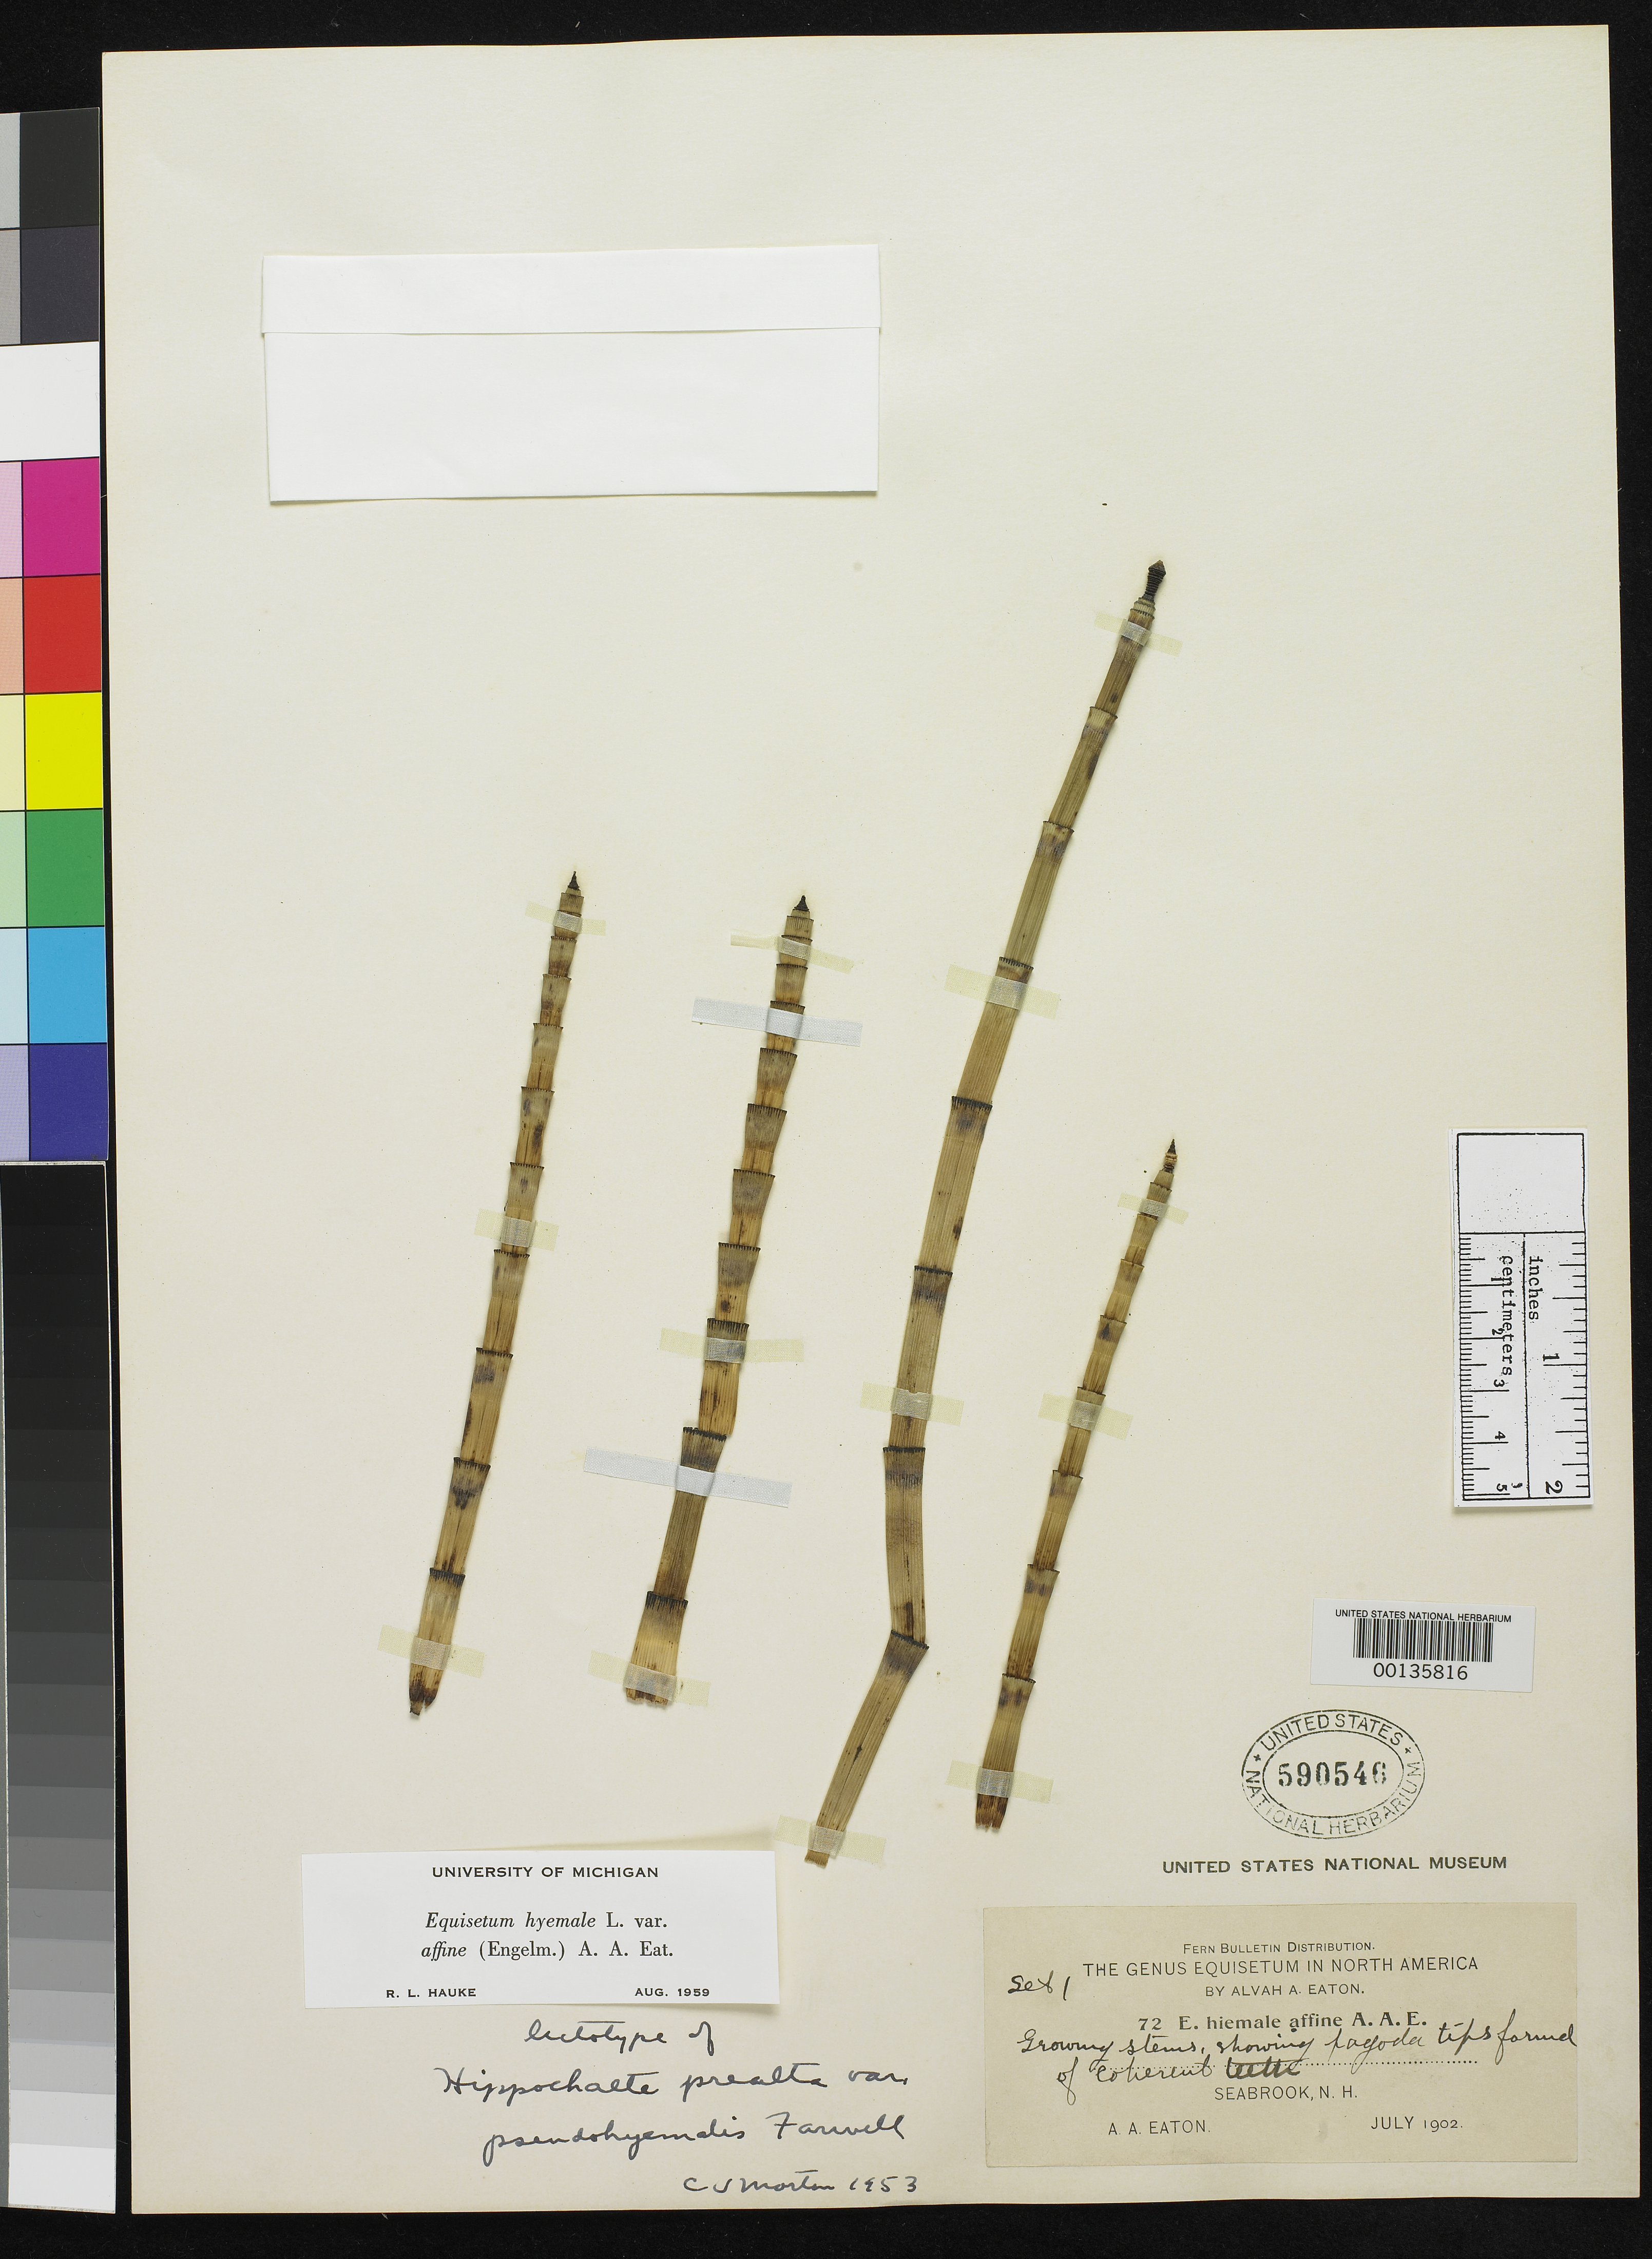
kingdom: Plantae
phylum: Tracheophyta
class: Polypodiopsida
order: Equisetales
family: Equisetaceae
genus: Hippochaete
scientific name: Hippochaete prealta var. pseudohyemalis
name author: Farw.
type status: Lectotype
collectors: A. A. Eaton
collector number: Equis. N. Am. 72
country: United States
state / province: New Hampshire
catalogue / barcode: US 590546